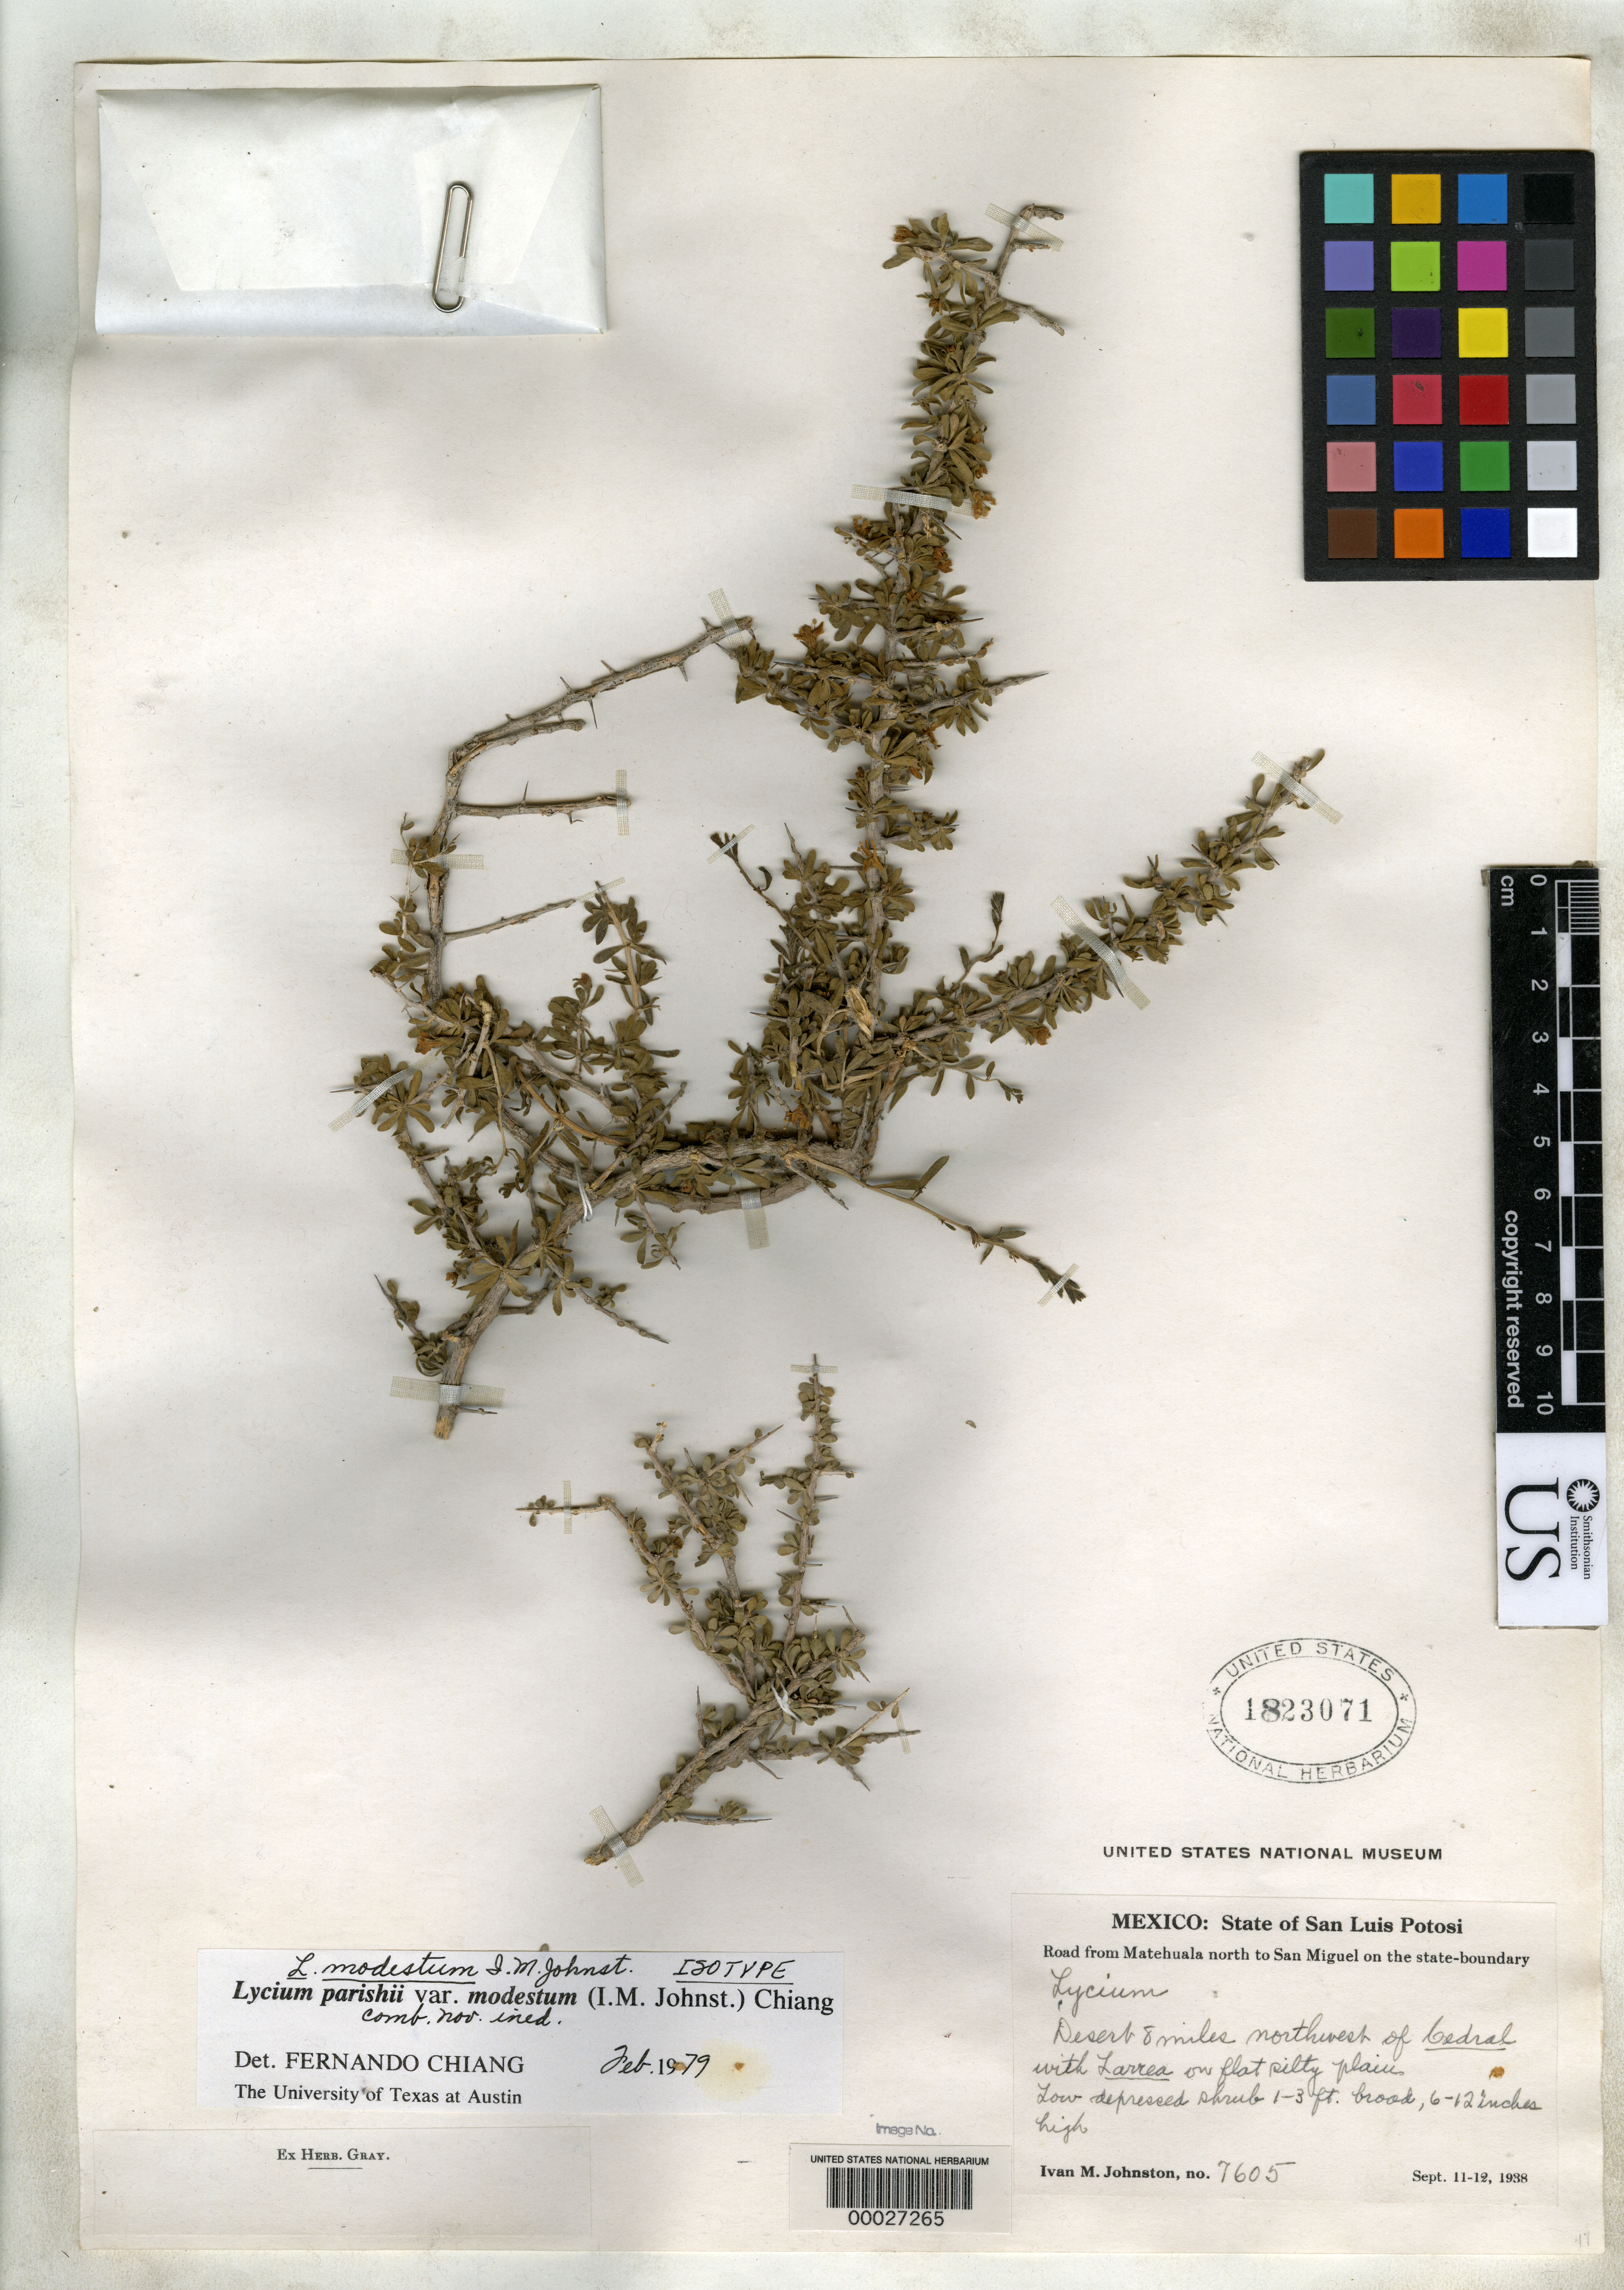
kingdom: Plantae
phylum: Tracheophyta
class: Magnoliopsida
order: Solanales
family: Solanaceae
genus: Lycium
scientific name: Lycium modestum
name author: I.M. Johnst.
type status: Isotype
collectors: I.M. Johnston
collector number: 7605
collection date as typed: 12 Sep 1938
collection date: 1938-09-12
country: Mexico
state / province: San Luis Potosi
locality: Road from Matehuala to San Miguel, northwest of Cedral.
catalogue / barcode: US 1823071